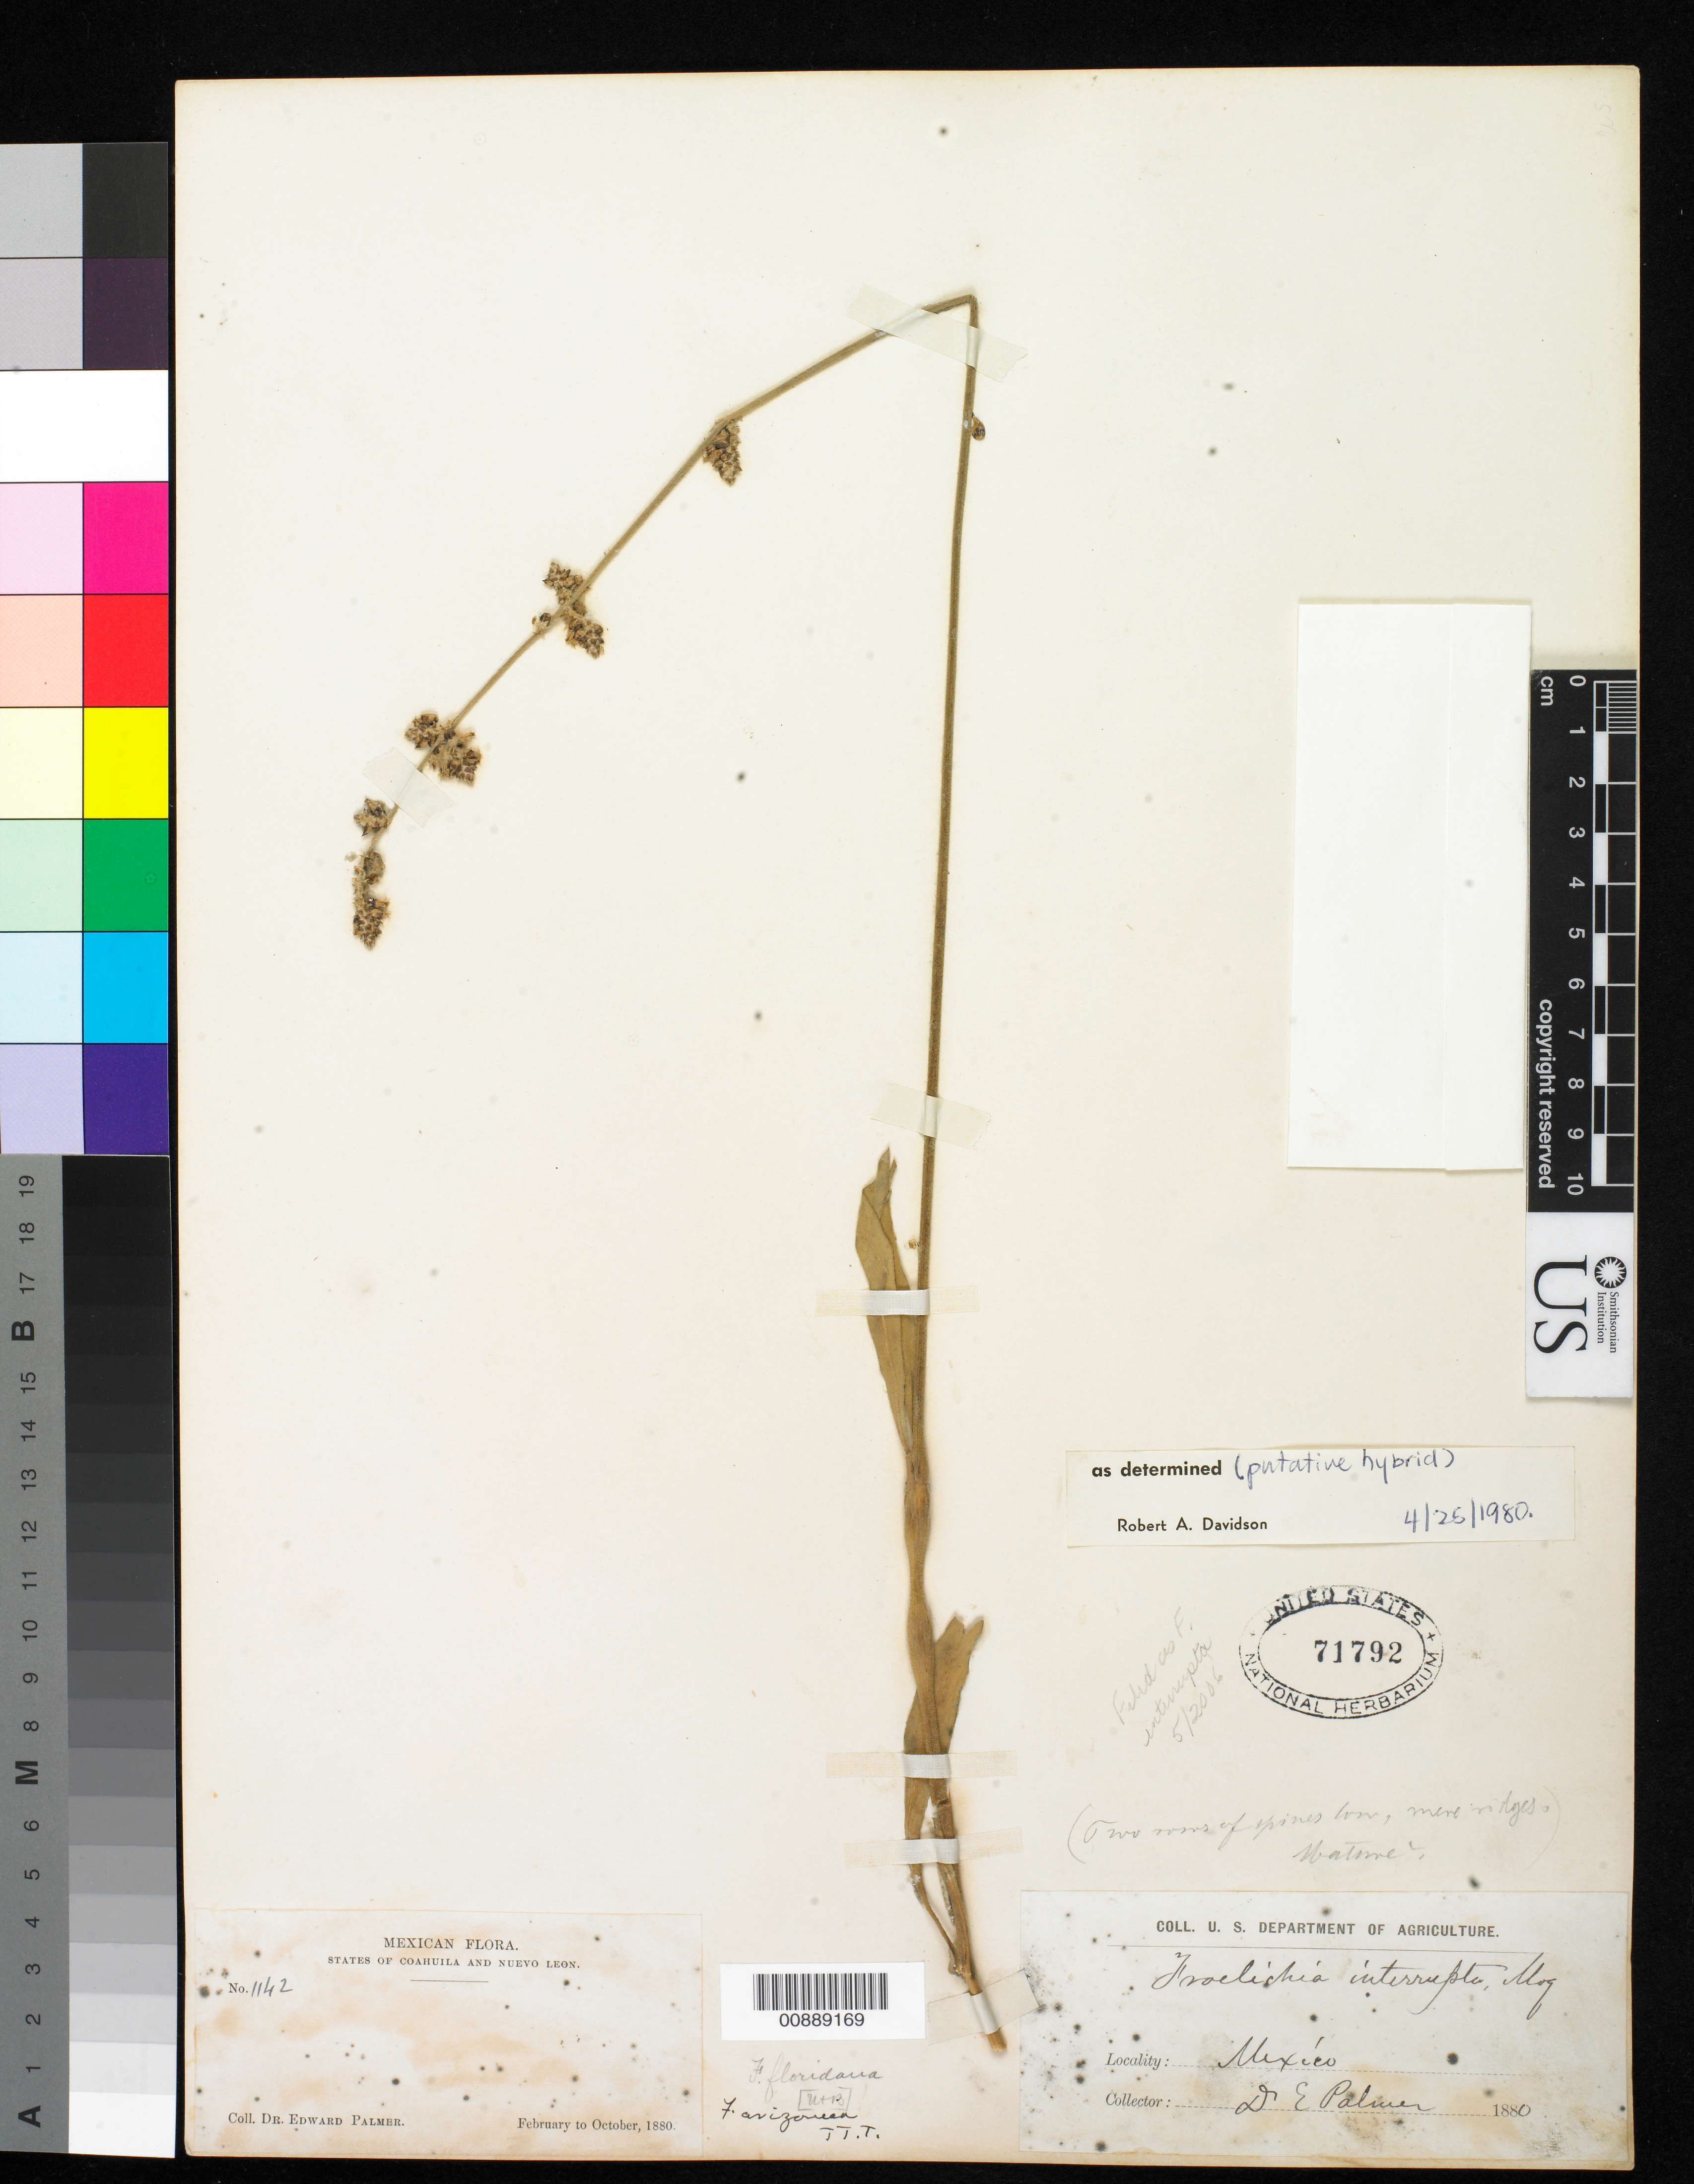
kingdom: Plantae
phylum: Tracheophyta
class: Magnoliopsida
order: Caryophyllales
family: Amaranthaceae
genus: Froelichia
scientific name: Froelichia interrupta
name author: (L.) Moq.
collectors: E. Palmer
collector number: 1142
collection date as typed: Feb 1880 to -- Oct 1880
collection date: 1880-02/1880-10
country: Mexico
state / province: Coahuila / Nuevo León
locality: States of Coahuila and Nuevo León.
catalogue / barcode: US 71792